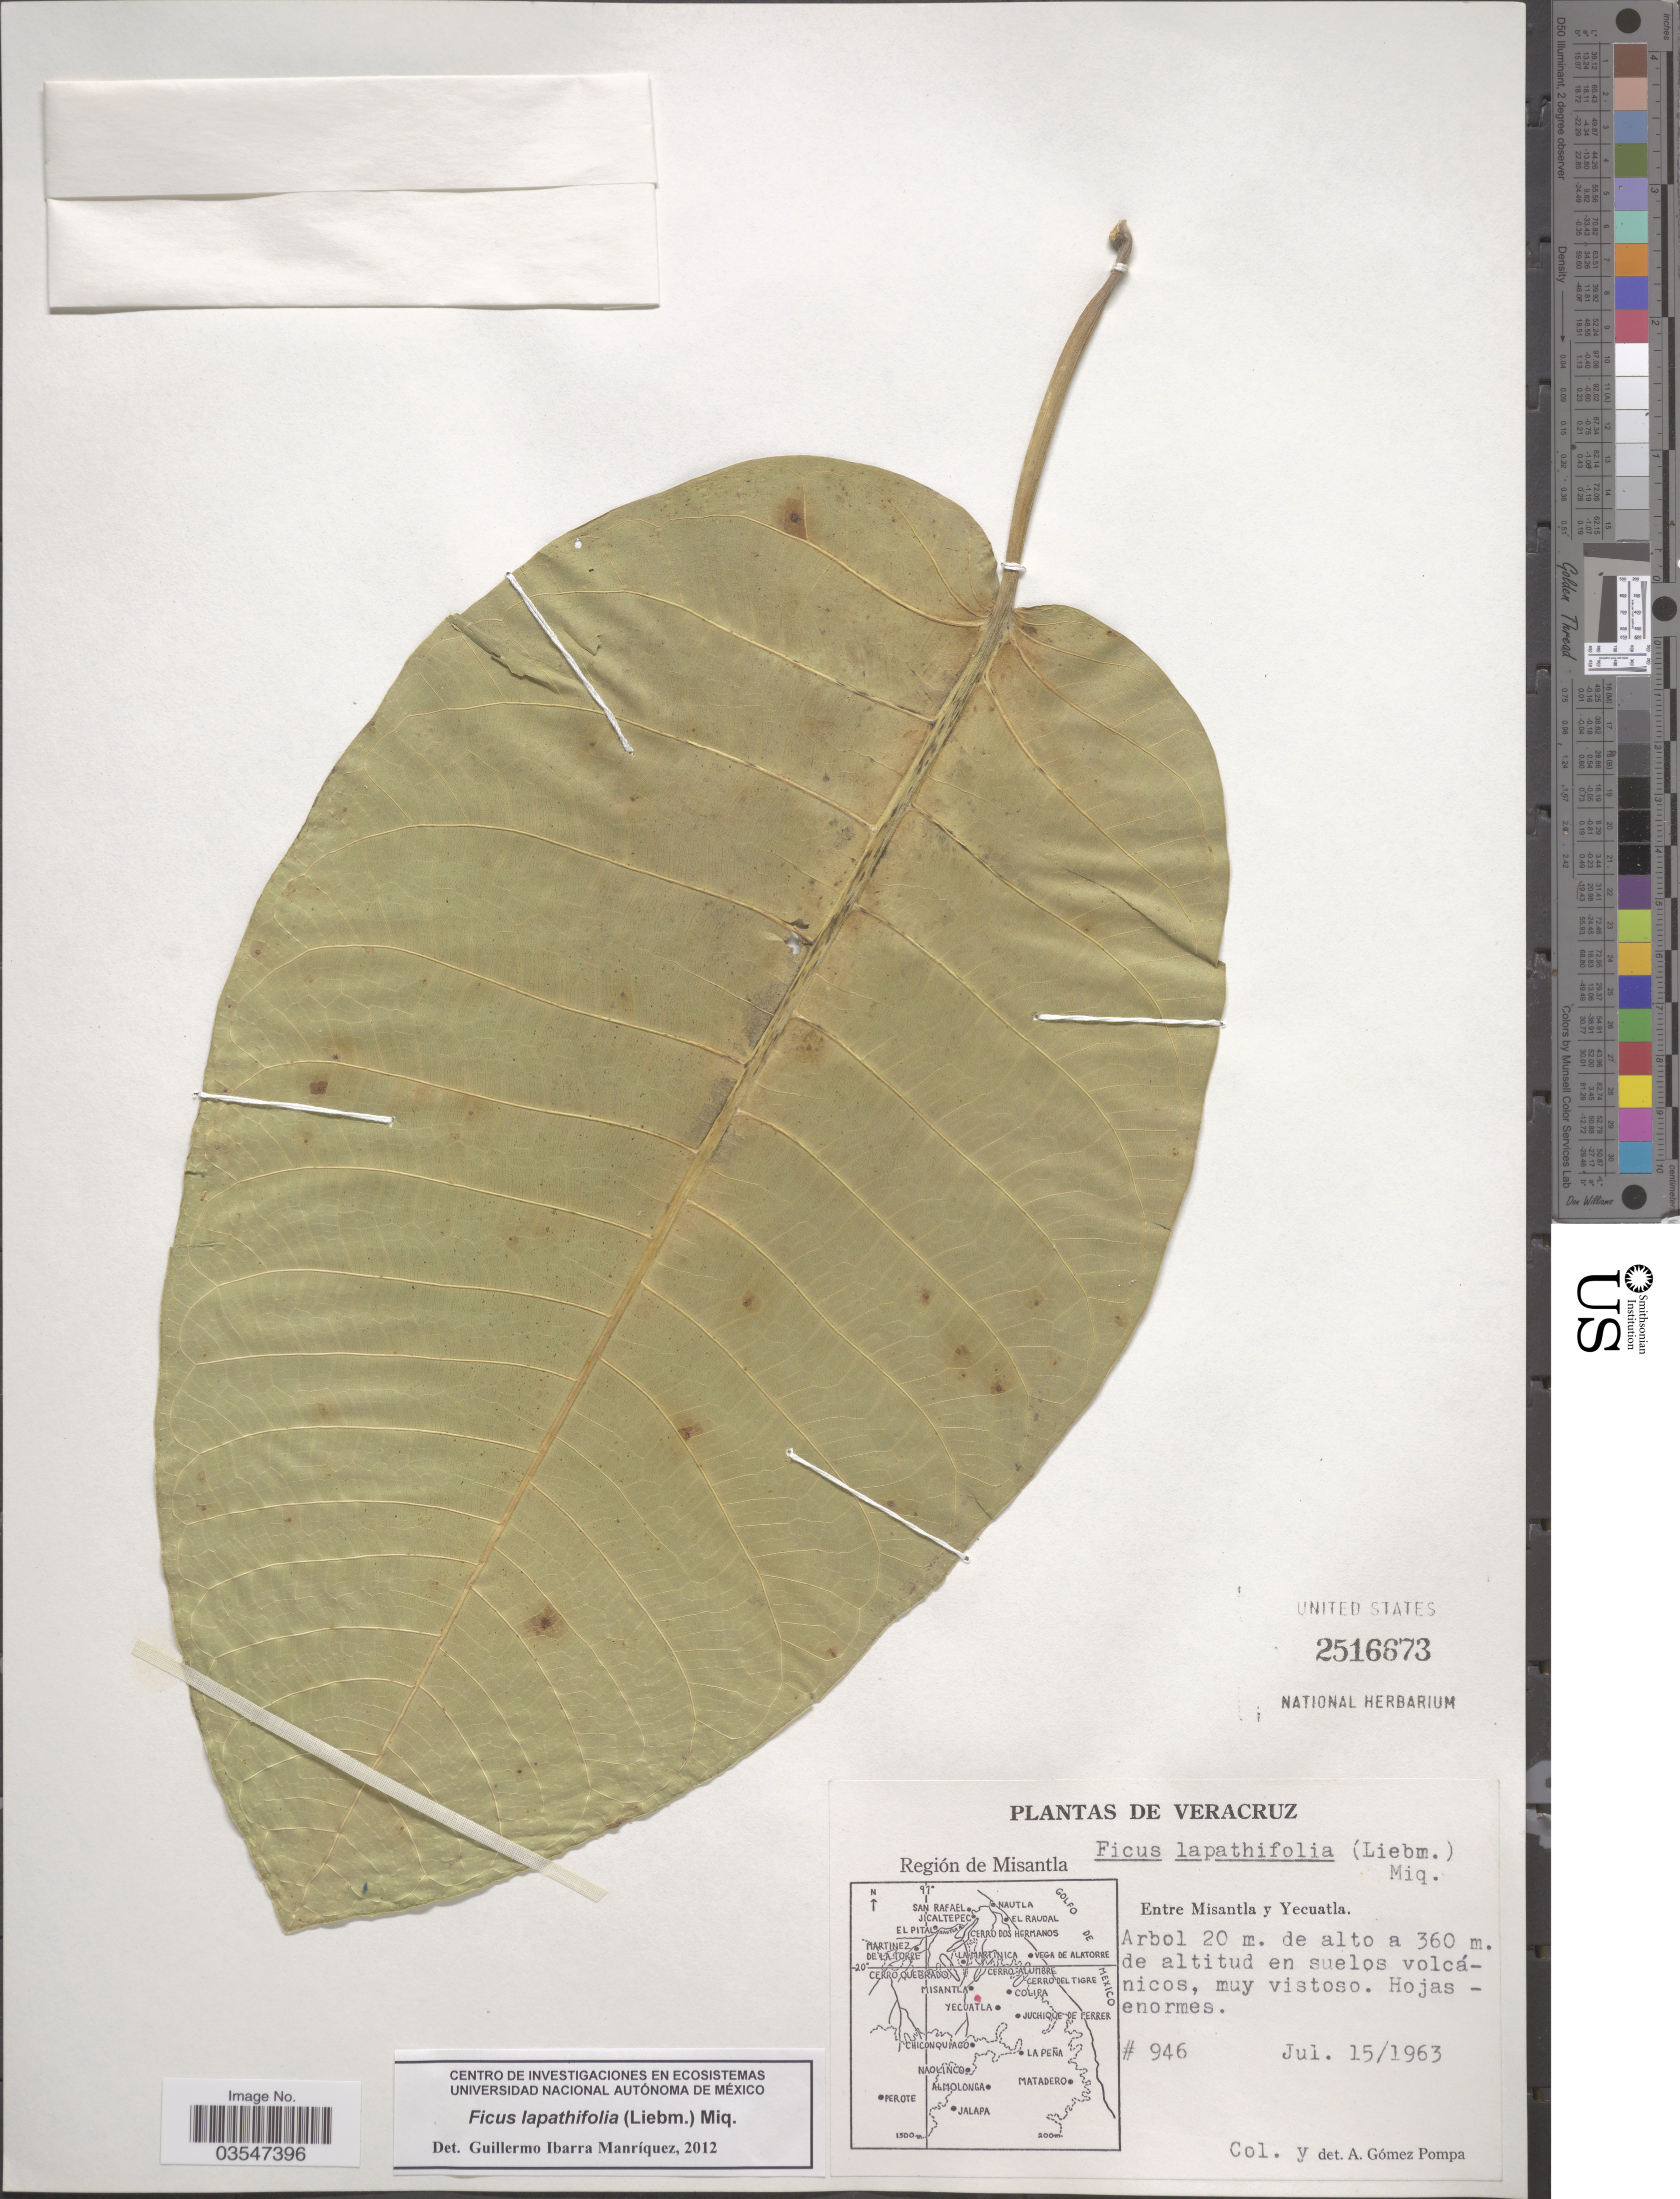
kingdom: Plantae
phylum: Tracheophyta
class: Magnoliopsida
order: Rosales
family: Moraceae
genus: Ficus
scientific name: Ficus lapathifolia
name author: (Liebm.) Miq.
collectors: A. Gómez Pompa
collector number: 946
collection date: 1963-07-15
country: Mexico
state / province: Veracruz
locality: Veracruz. Región de Misantla. Entre Misantla y Yecuatla.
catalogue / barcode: US 2516673